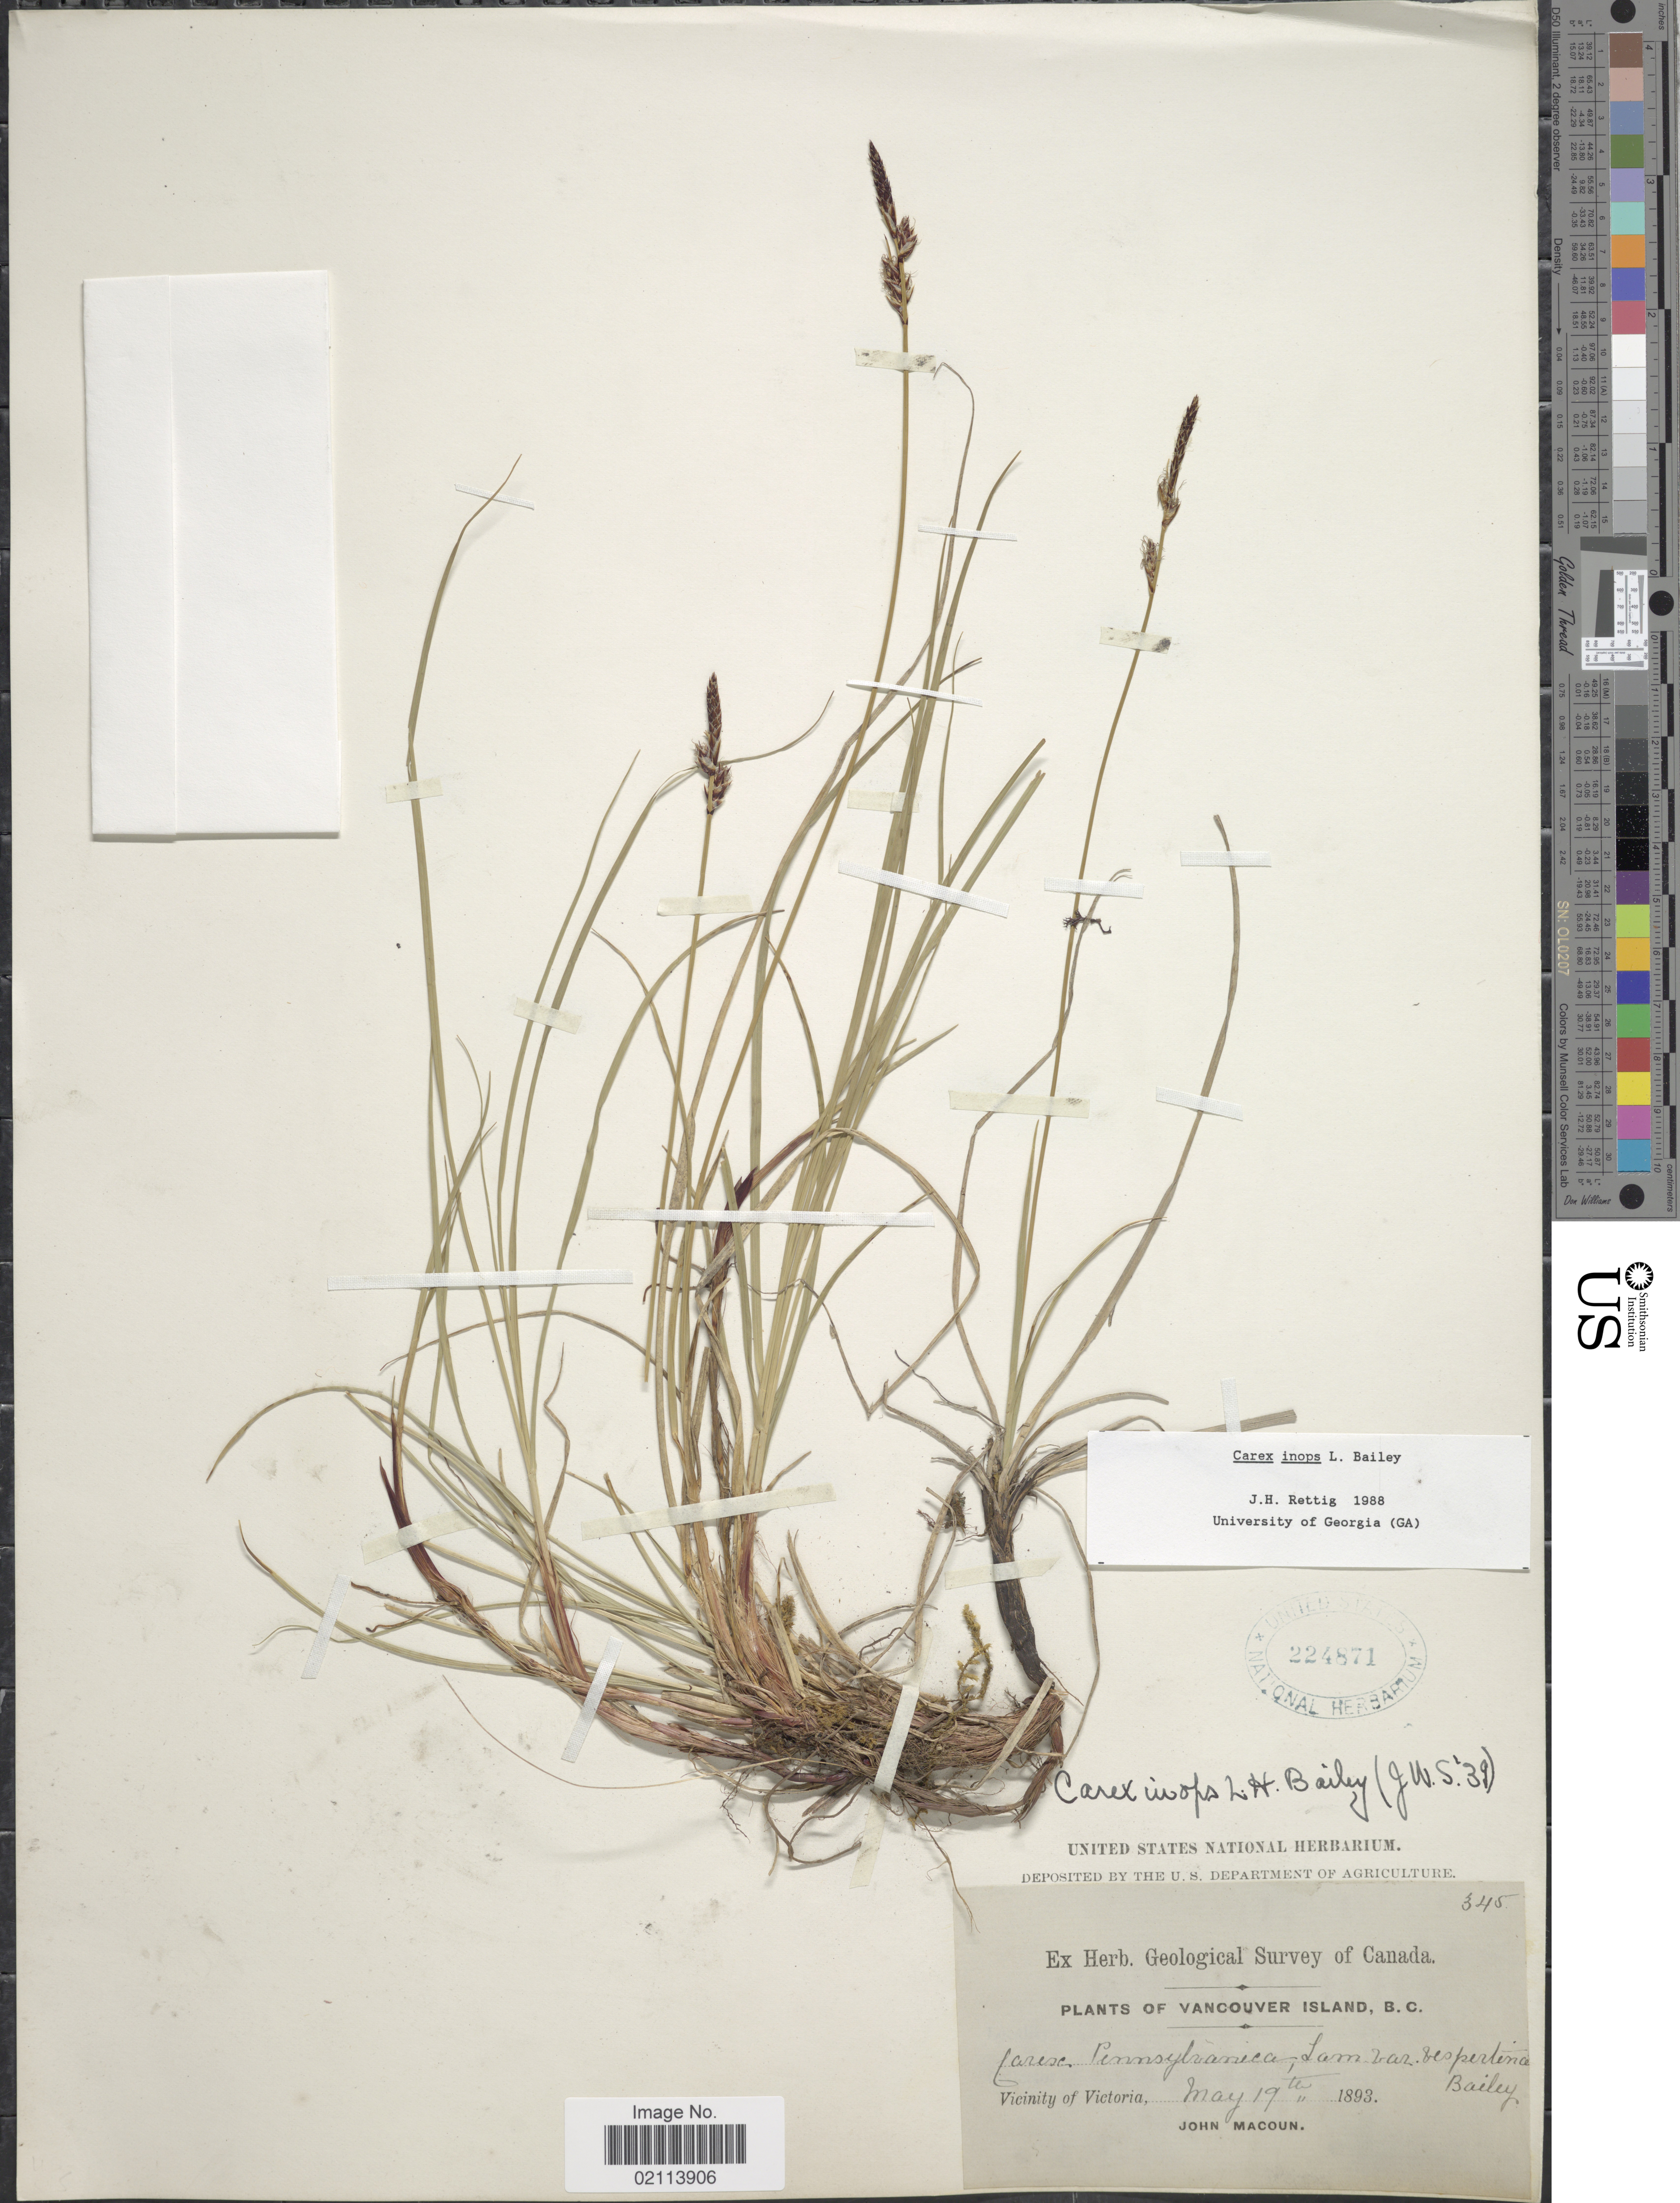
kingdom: Plantae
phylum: Tracheophyta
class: Liliopsida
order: Poales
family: Cyperaceae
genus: Carex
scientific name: Carex inops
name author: L.H. Bailey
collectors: J. Macoun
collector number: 345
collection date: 1893-05-19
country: Canada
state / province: British Columbia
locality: Vancouver Island, Vicinity of Victoria.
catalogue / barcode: US 224871